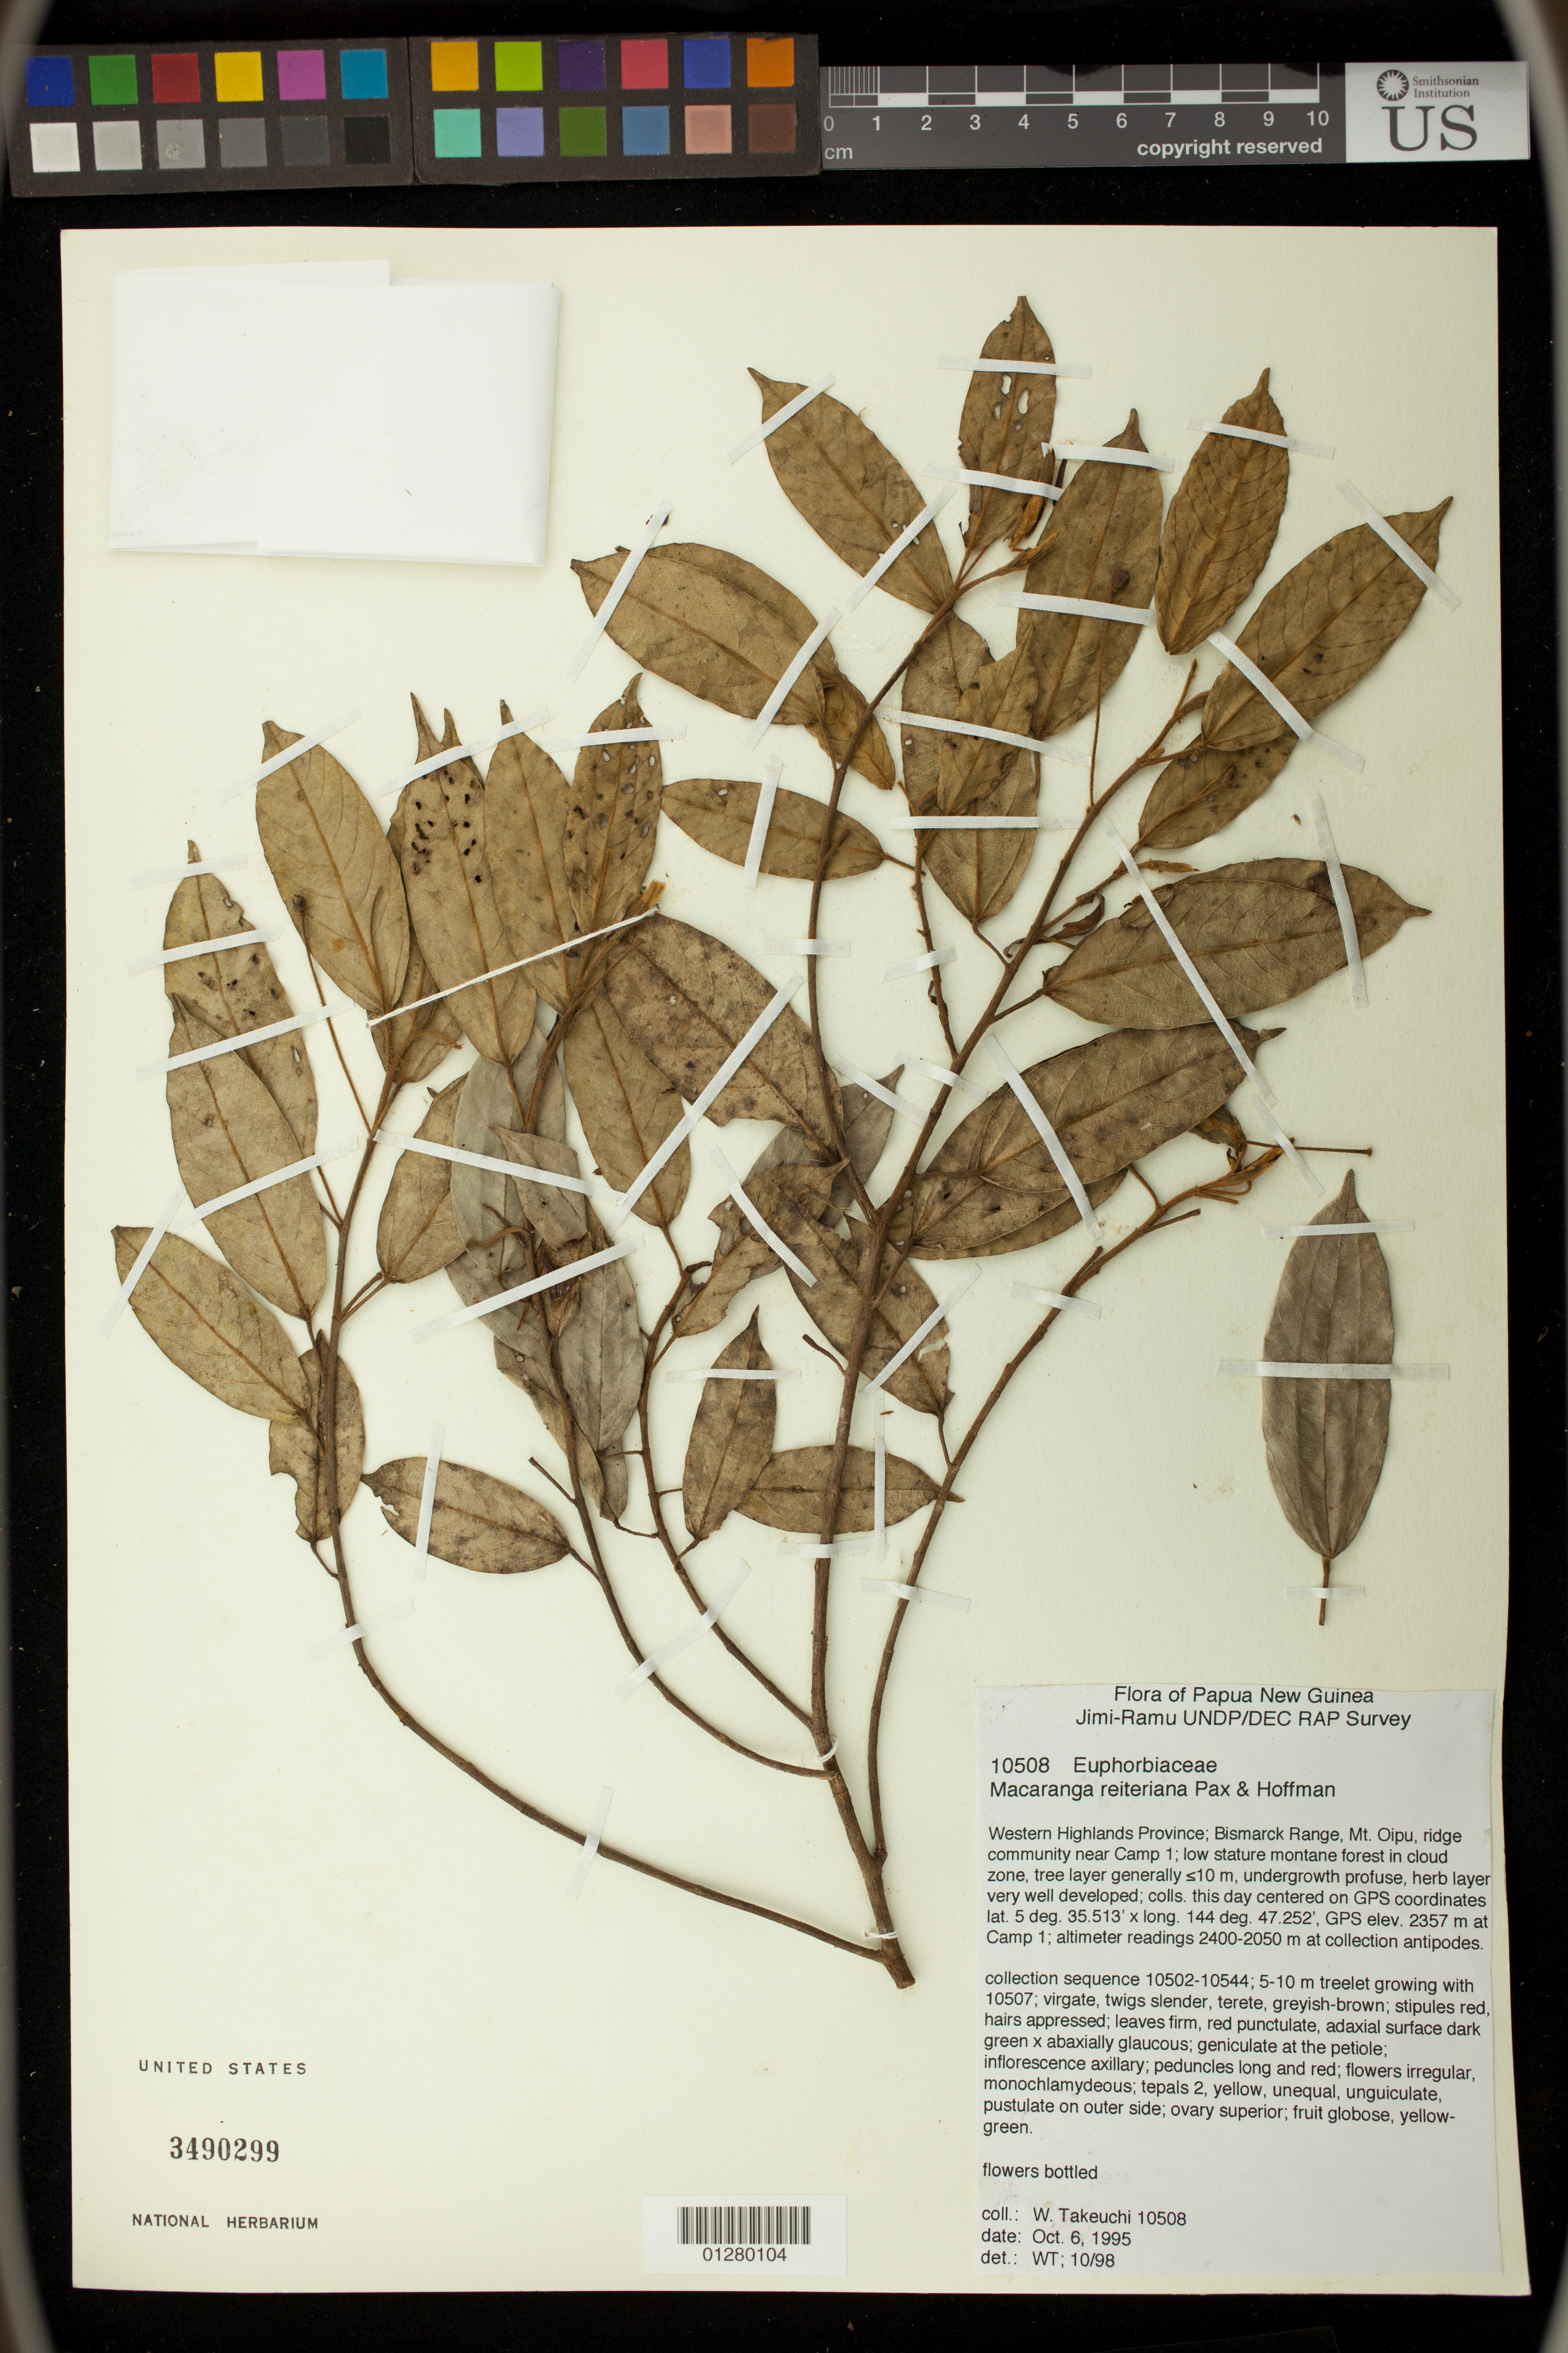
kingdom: Plantae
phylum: Tracheophyta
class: Magnoliopsida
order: Malpighiales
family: Euphorbiaceae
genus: Macaranga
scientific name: Macaranga reiteriana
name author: Pax & K. Hoffm.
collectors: W. N. Takeuchi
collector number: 10508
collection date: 1995-10-06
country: Papua New Guinea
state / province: Western Highlands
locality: Bismarck Range, Mt. Oipu, ridge community near Camp 1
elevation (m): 2050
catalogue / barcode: US 3490299